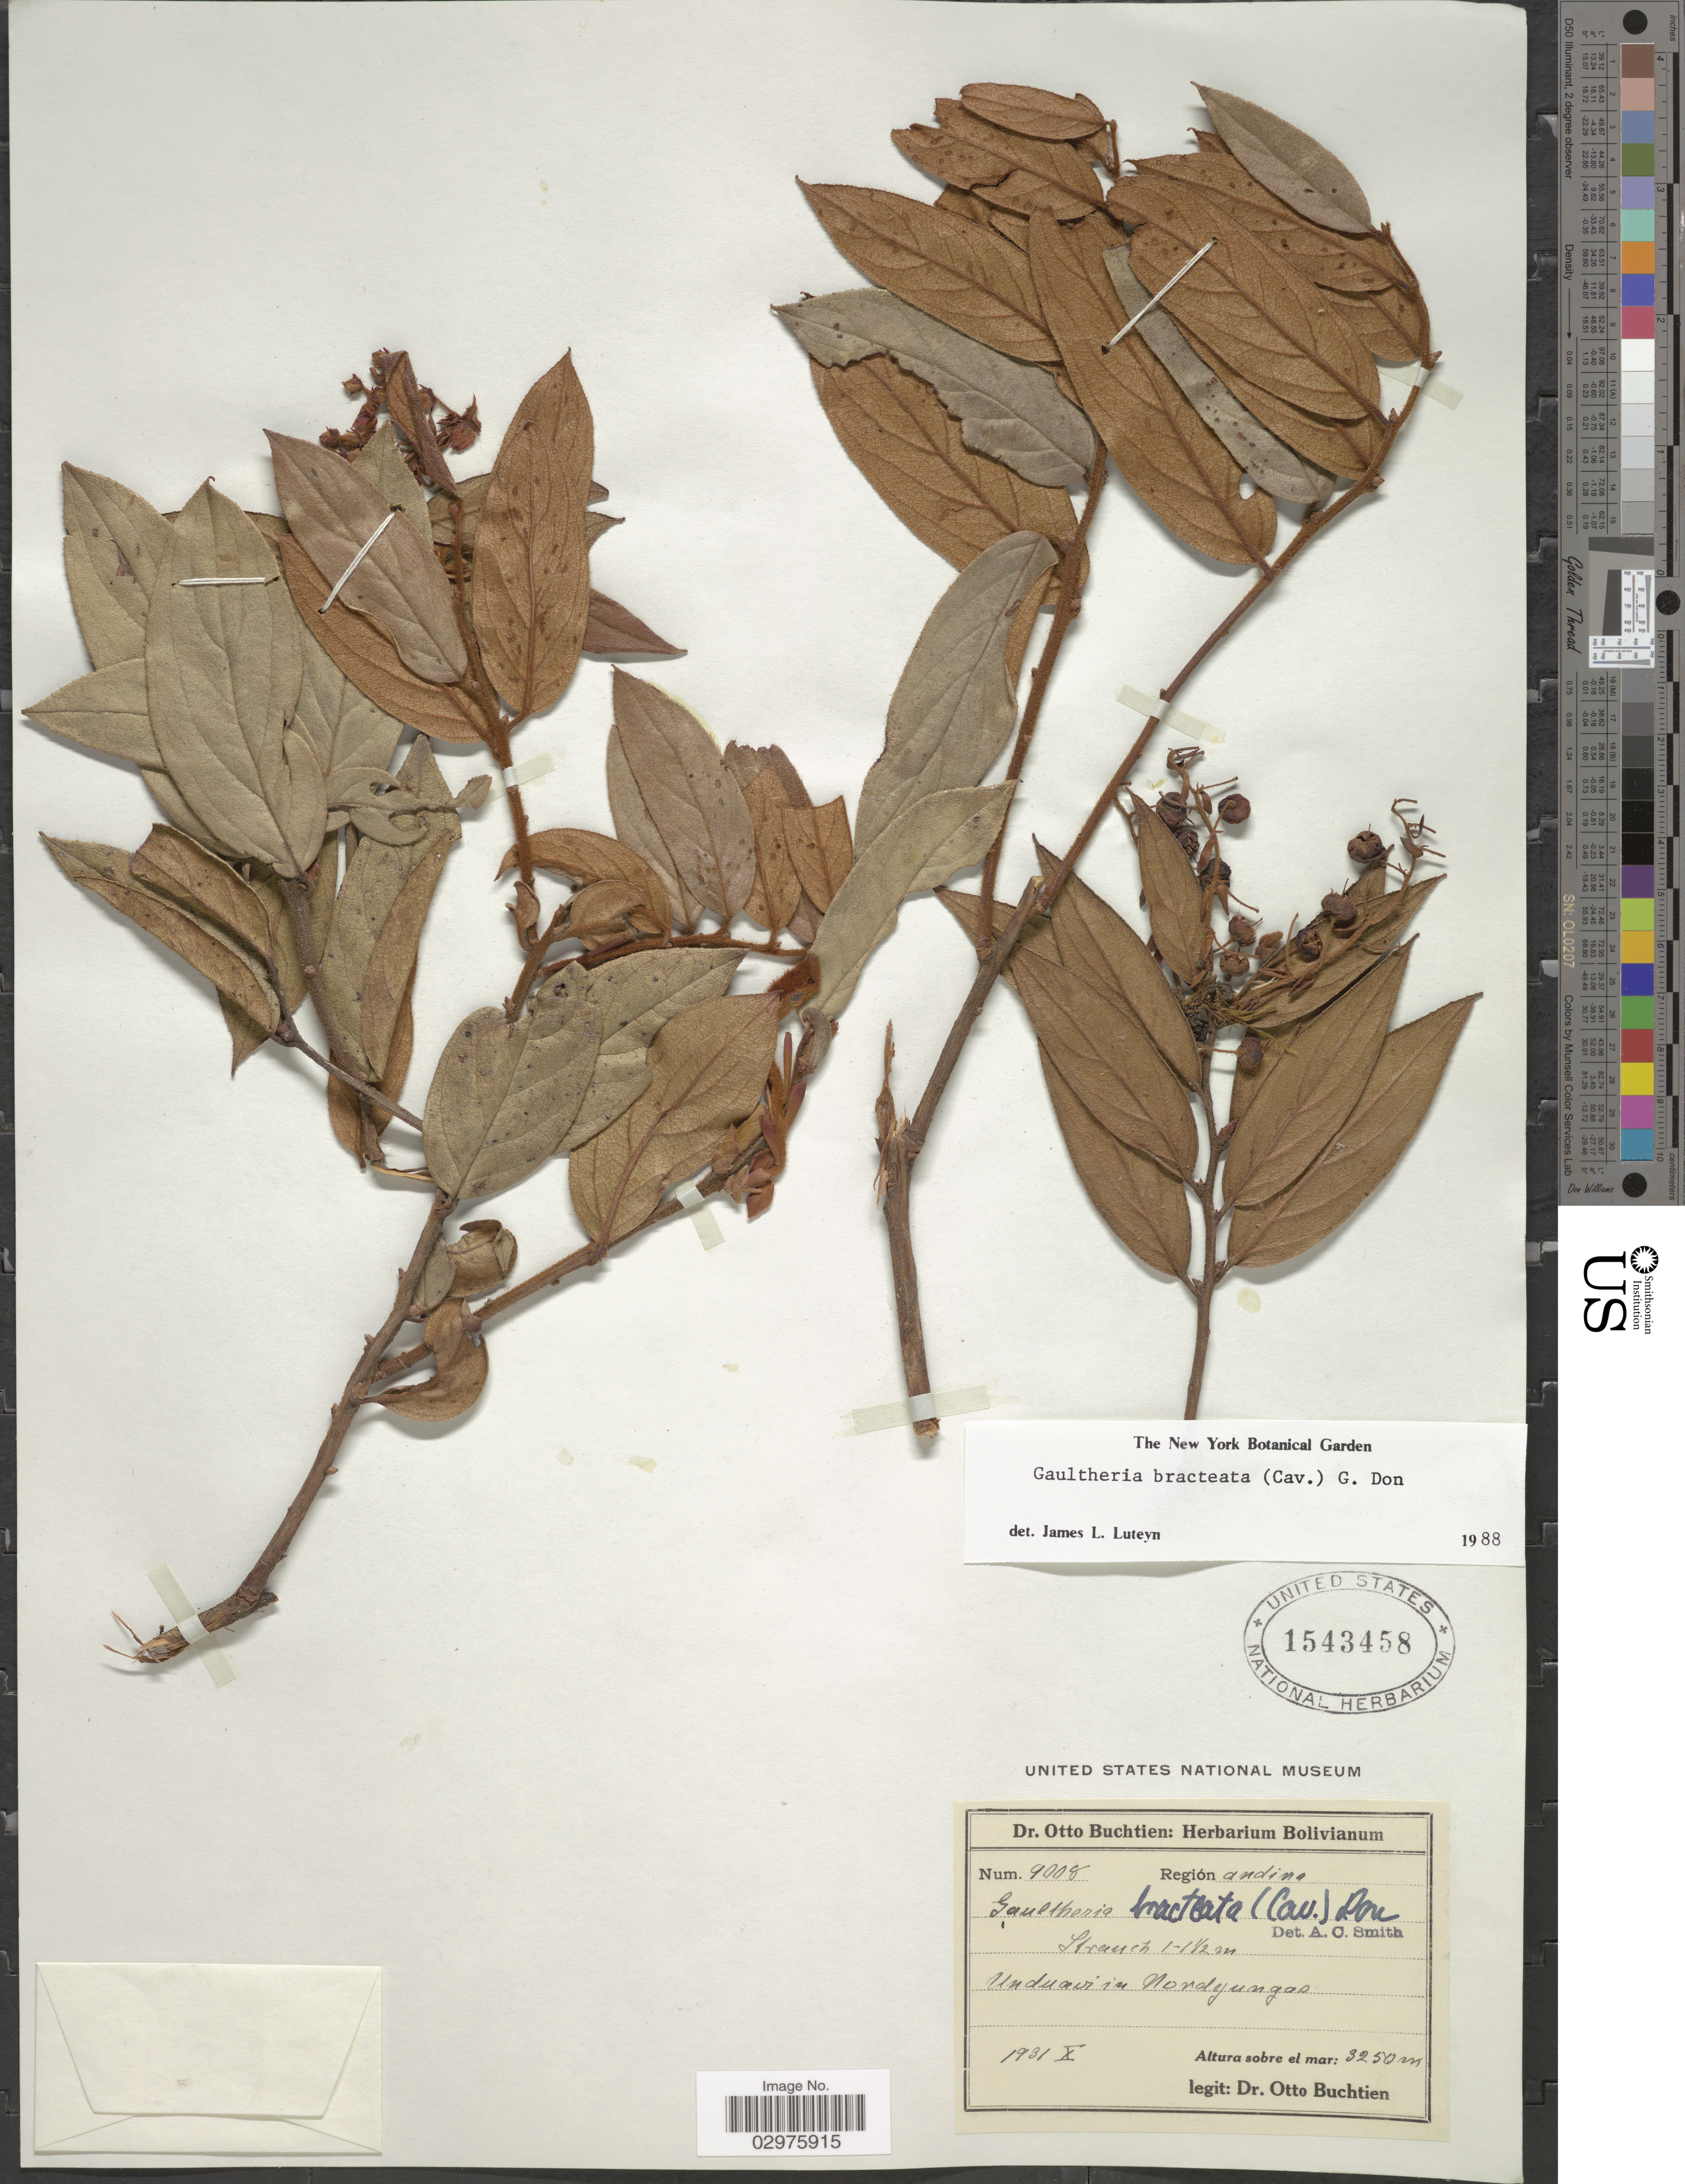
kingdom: Plantae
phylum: Tracheophyta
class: Magnoliopsida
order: Ericales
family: Ericaceae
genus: Gaultheria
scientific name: Gaultheria bracteata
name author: (Cav.) G. Don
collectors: O. Buchtien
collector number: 9008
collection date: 1931-10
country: Bolivia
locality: Región andina. Unduavi in Nordyungas.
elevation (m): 3250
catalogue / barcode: US 1543458